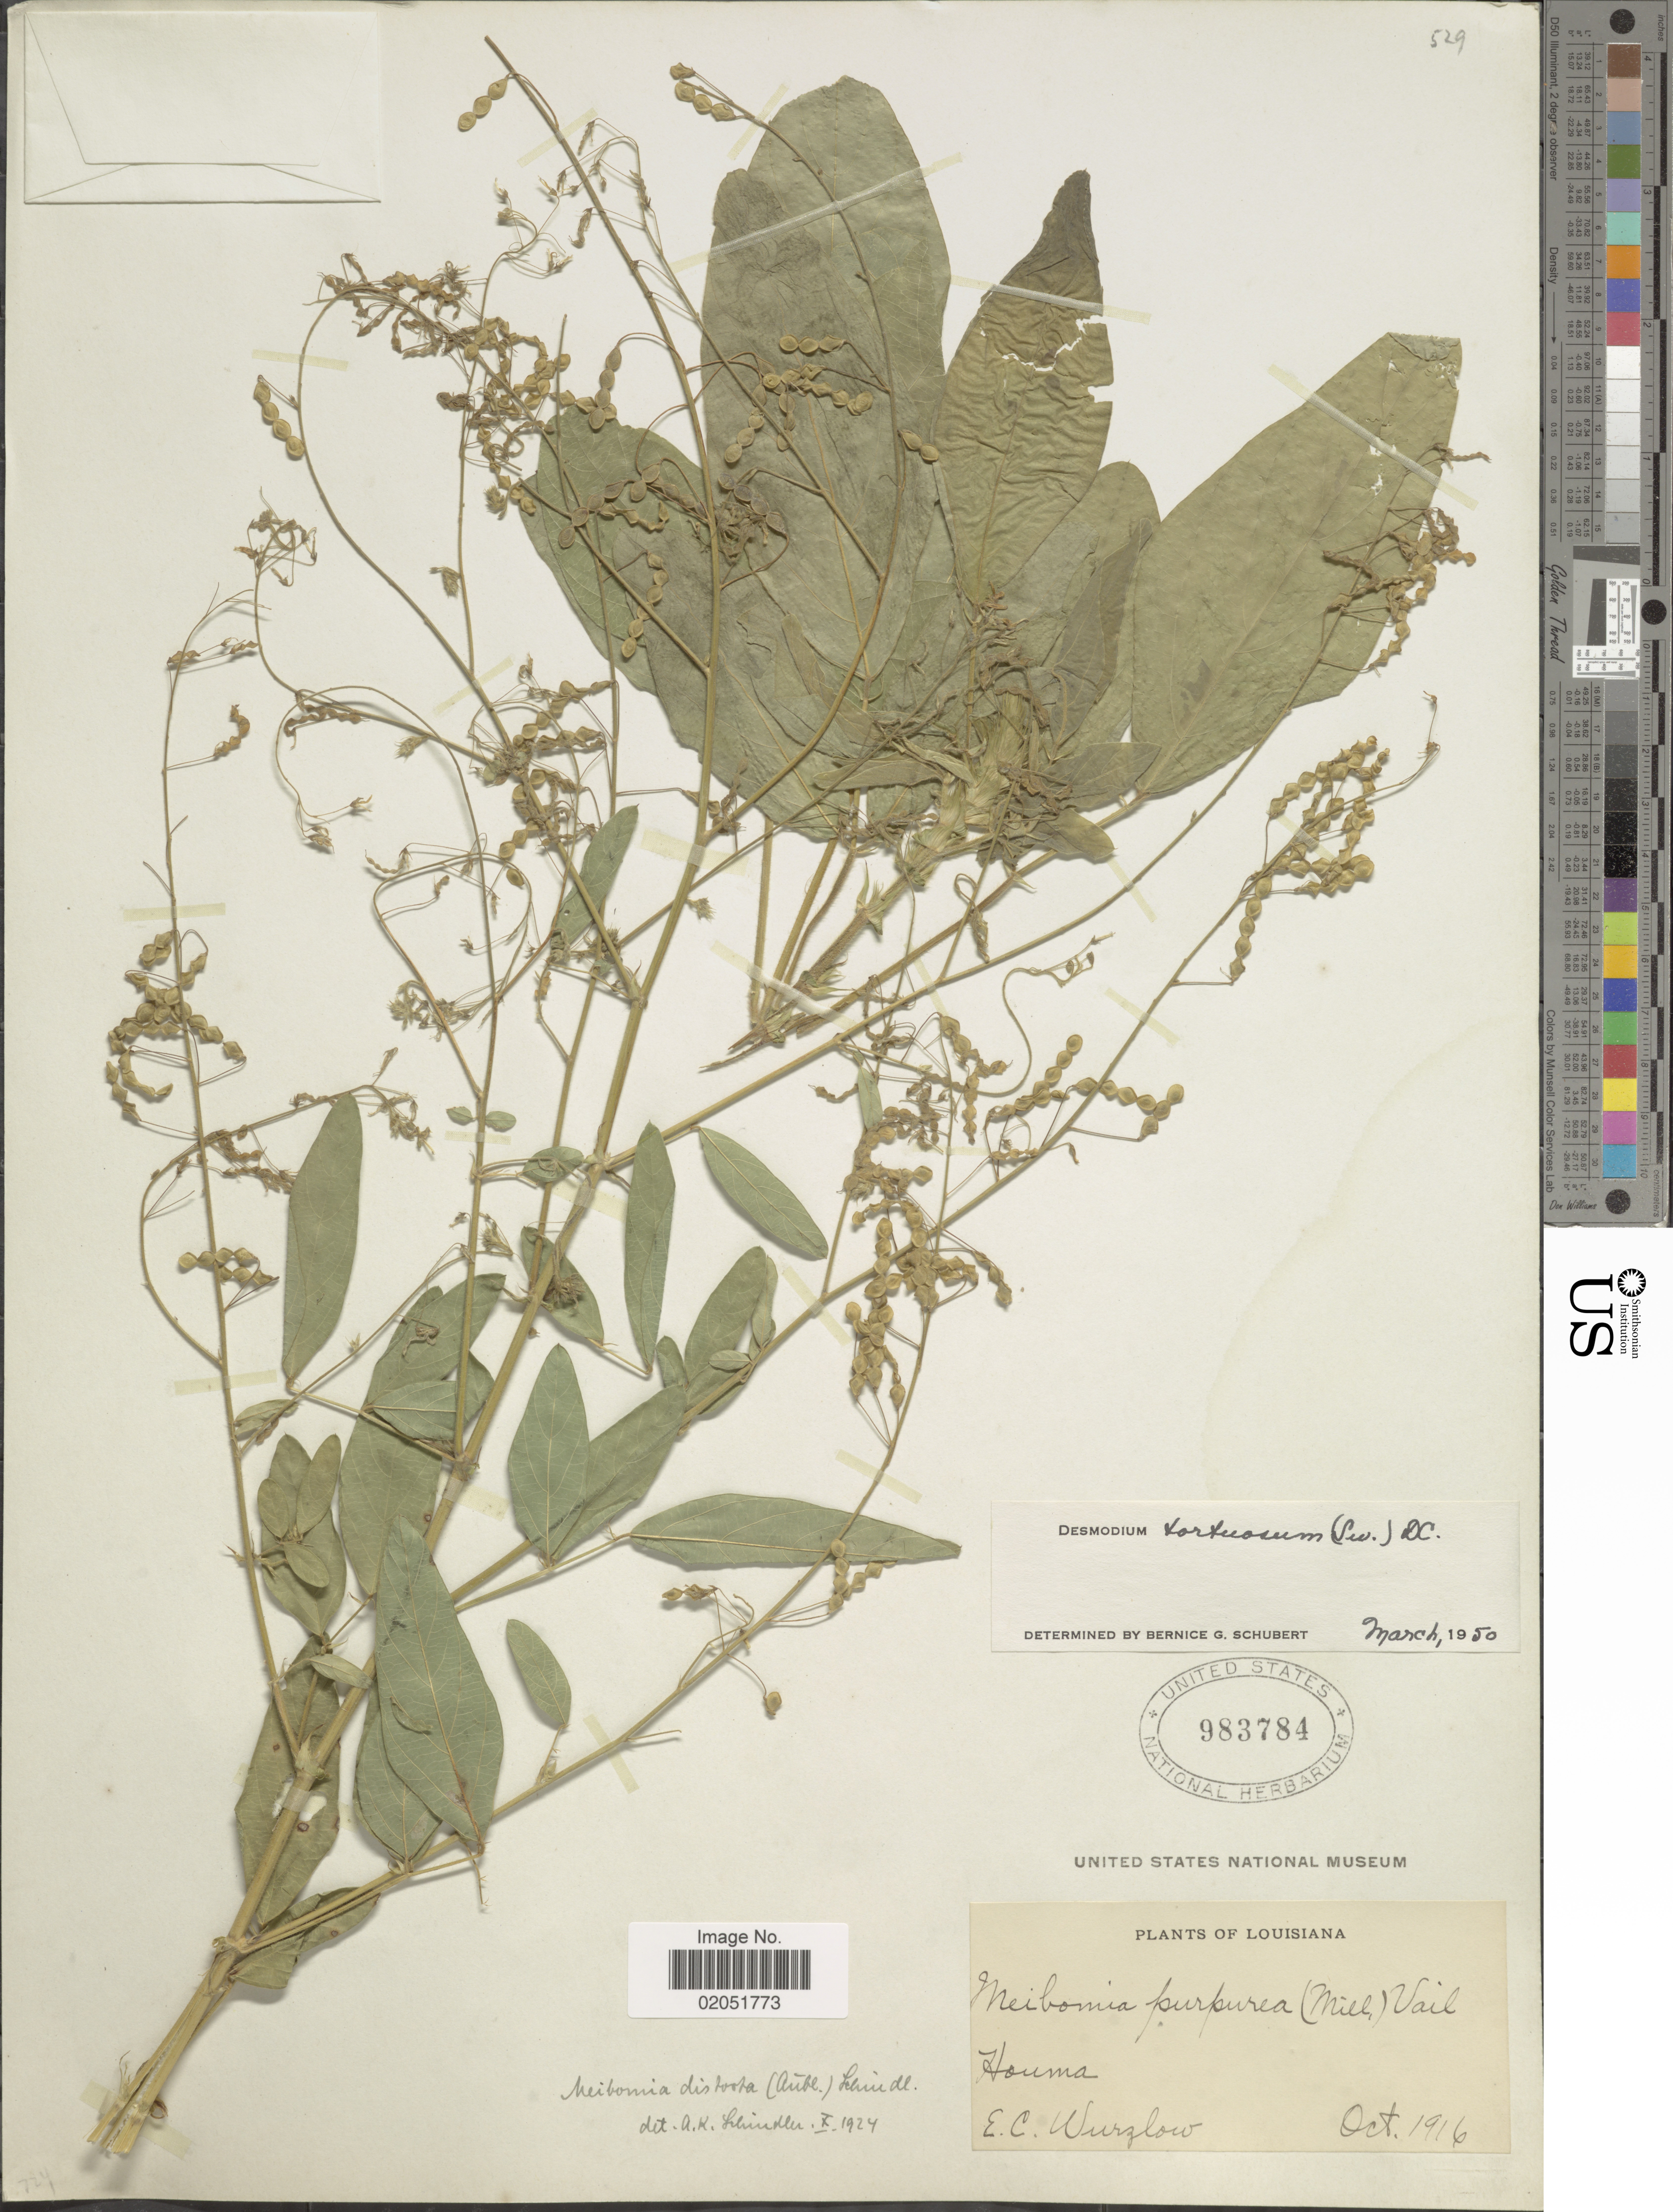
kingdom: Plantae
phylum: Tracheophyta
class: Magnoliopsida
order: Fabales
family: Fabaceae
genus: Desmodium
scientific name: Desmodium tortuosum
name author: (Sw.) DC.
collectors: E. Wurzlow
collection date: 1916-10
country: United States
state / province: Louisiana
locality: Louisiana, Houma.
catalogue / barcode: US 983784